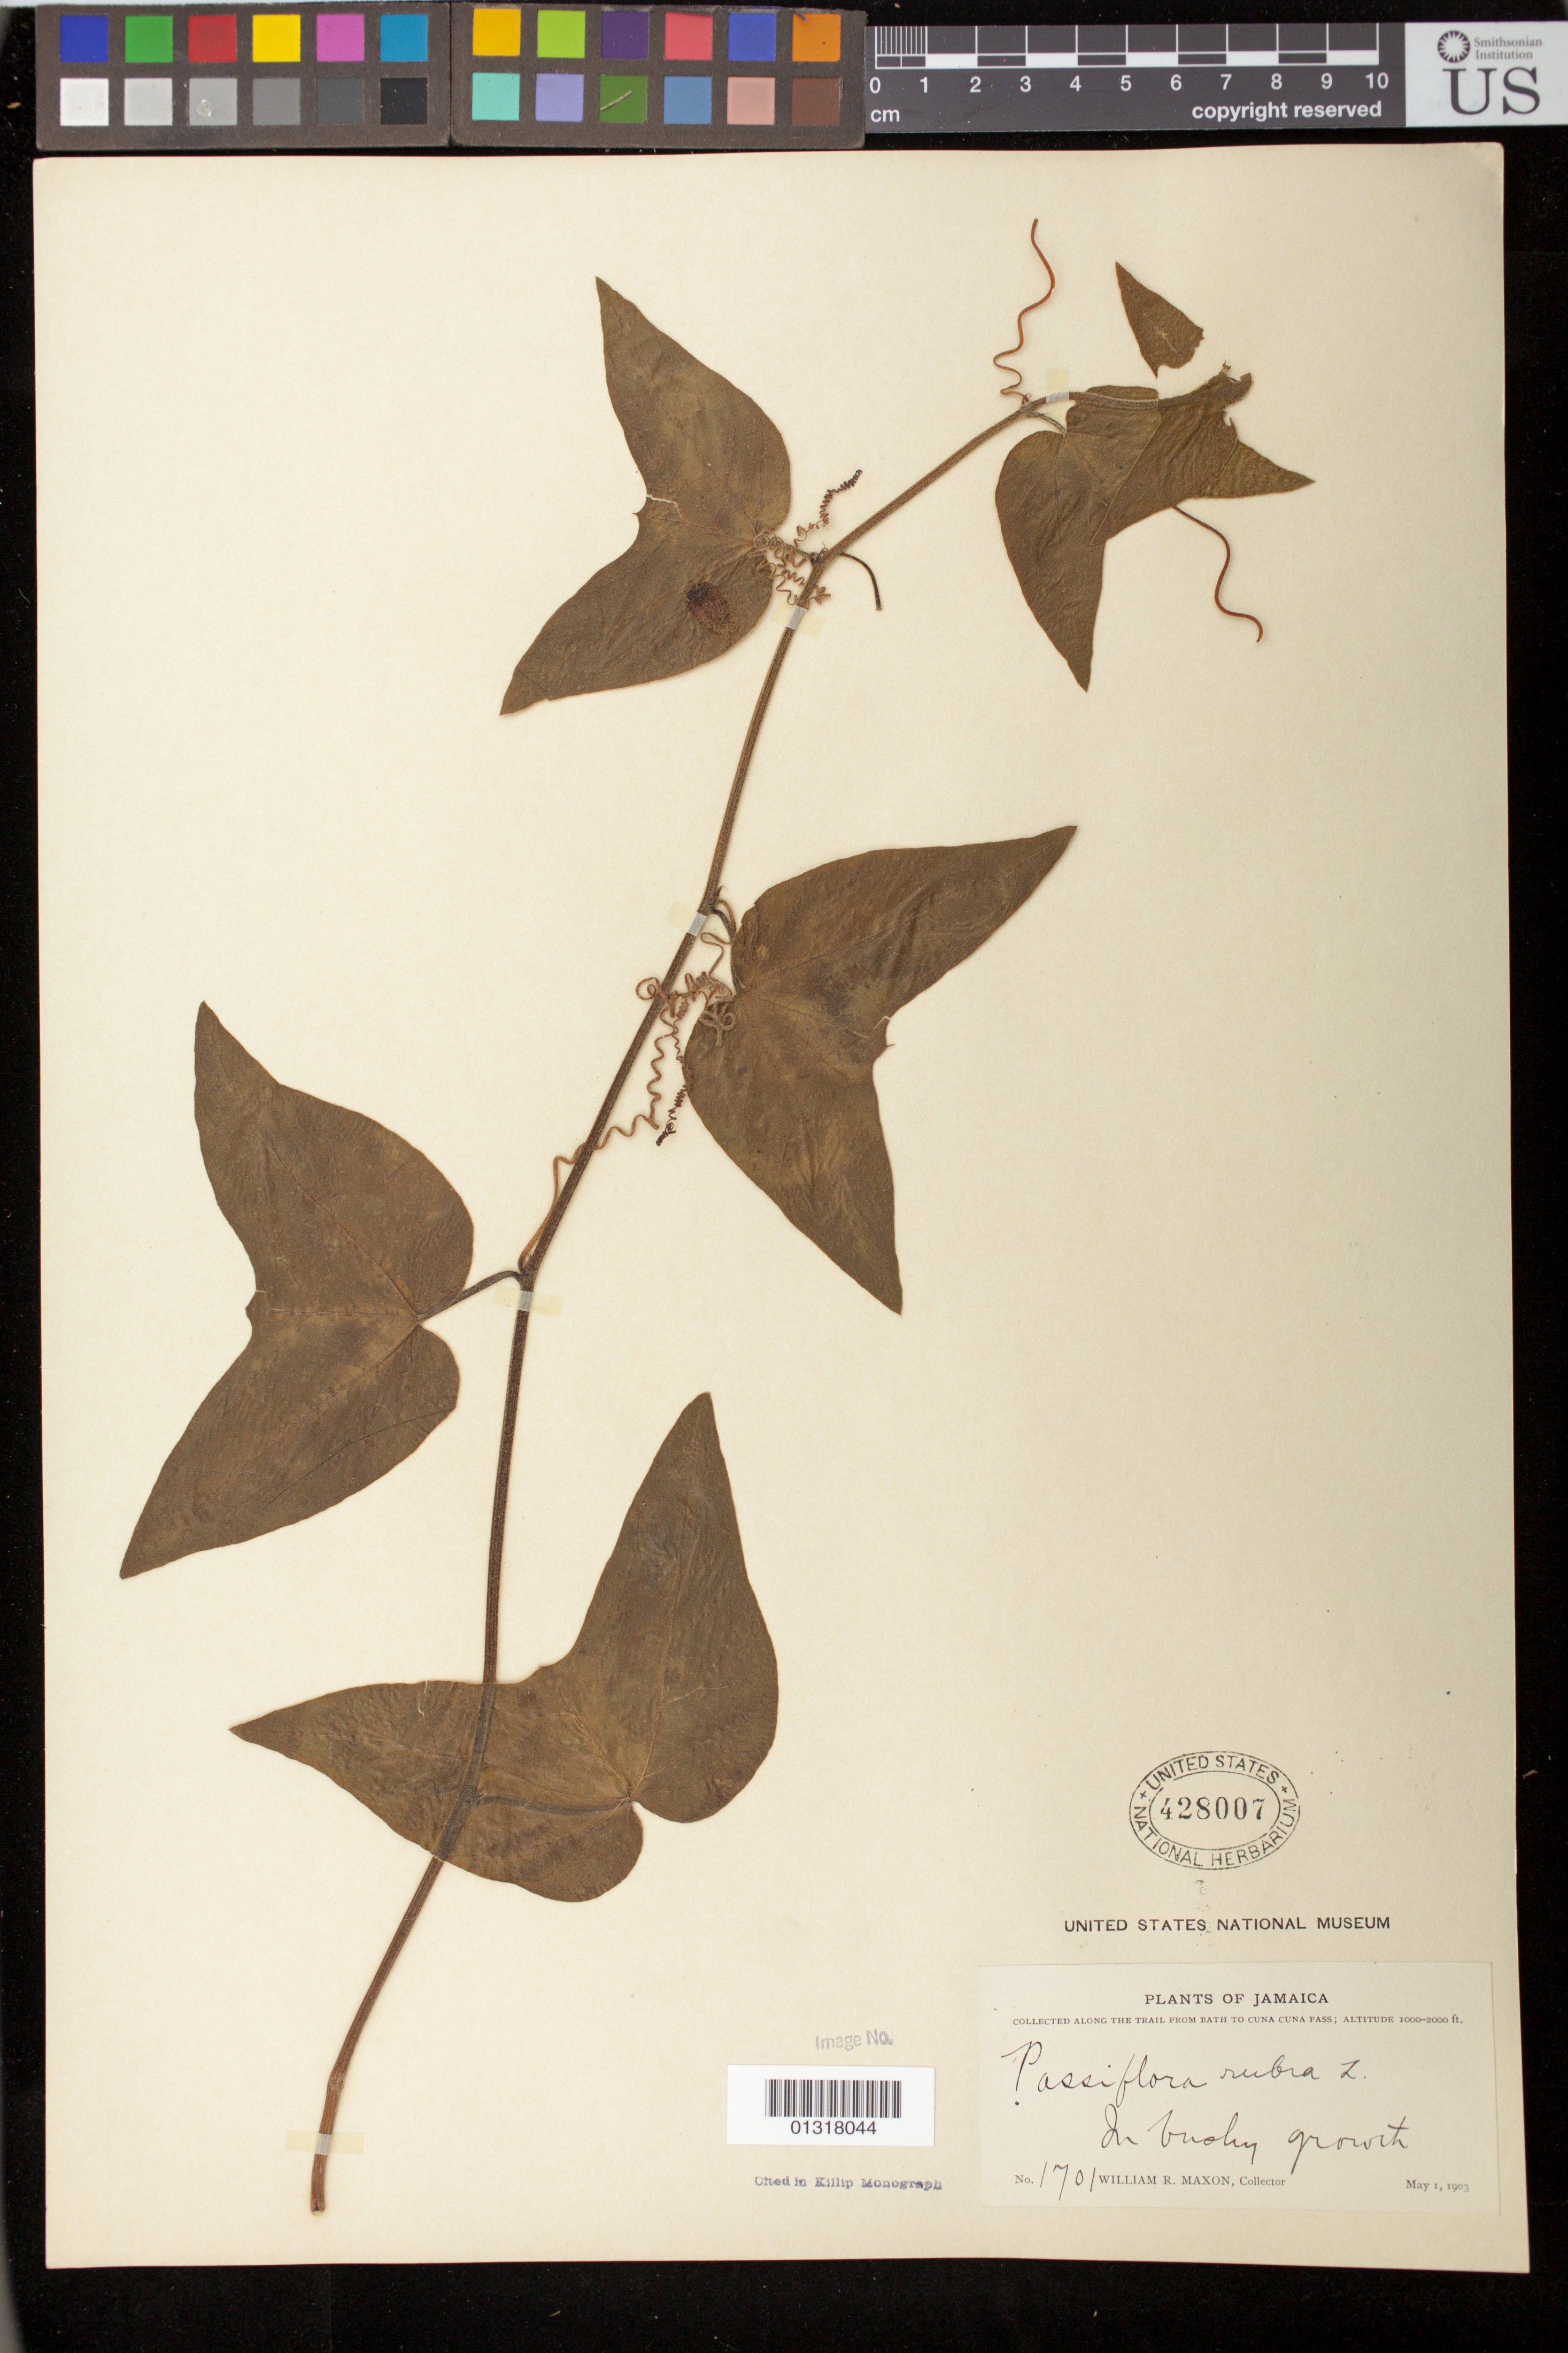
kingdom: Plantae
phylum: Tracheophyta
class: Magnoliopsida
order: Malpighiales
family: Passifloraceae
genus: Passiflora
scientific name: Passiflora rubra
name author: L.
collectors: W. R. Maxon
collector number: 1701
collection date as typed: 01 May 1903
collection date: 1903-05-01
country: Jamaica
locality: Trail from Bath to Cuna Cuna Pass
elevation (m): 305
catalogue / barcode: US 428007